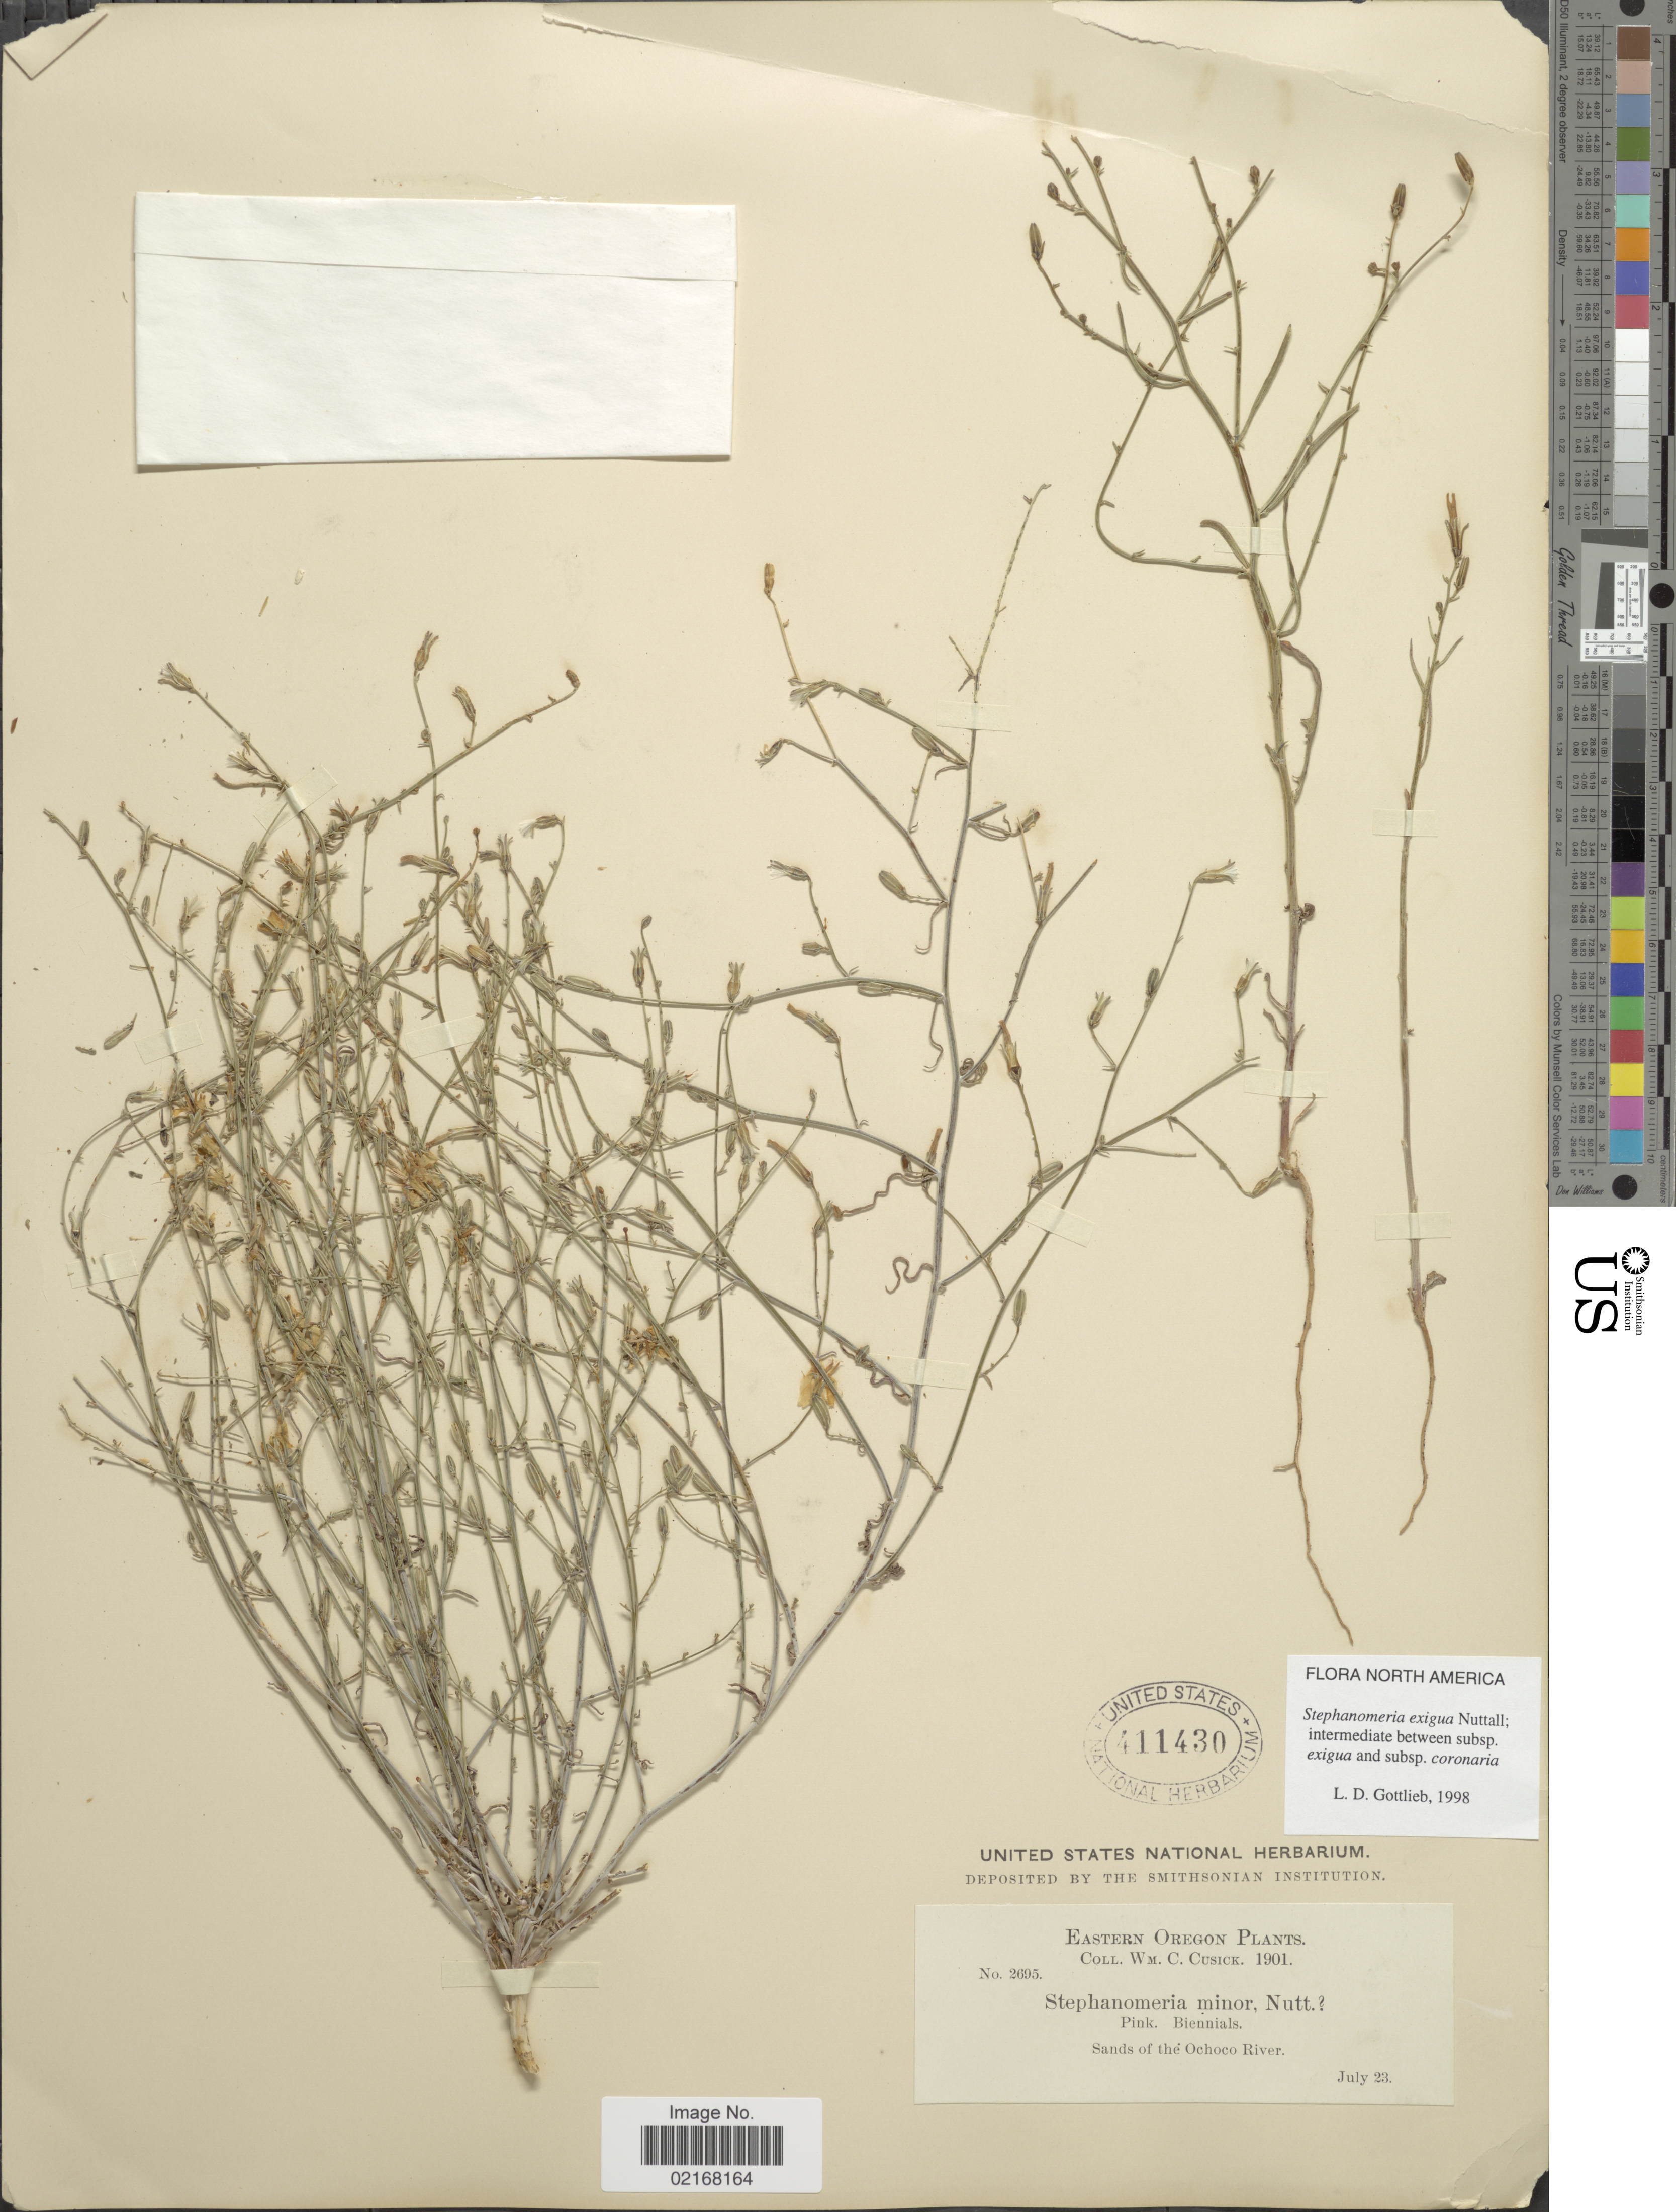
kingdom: Plantae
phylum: Tracheophyta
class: Magnoliopsida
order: Asterales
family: Asteraceae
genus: Stephanomeria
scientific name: Stephanomeria exigua subsp. coronaria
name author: (Greene) Gottlieb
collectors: W. C. Cusick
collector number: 2695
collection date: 1901-07-23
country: United States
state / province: Oregon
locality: Eastern Oregon. Sands of the Ochoco River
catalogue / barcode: US 411430